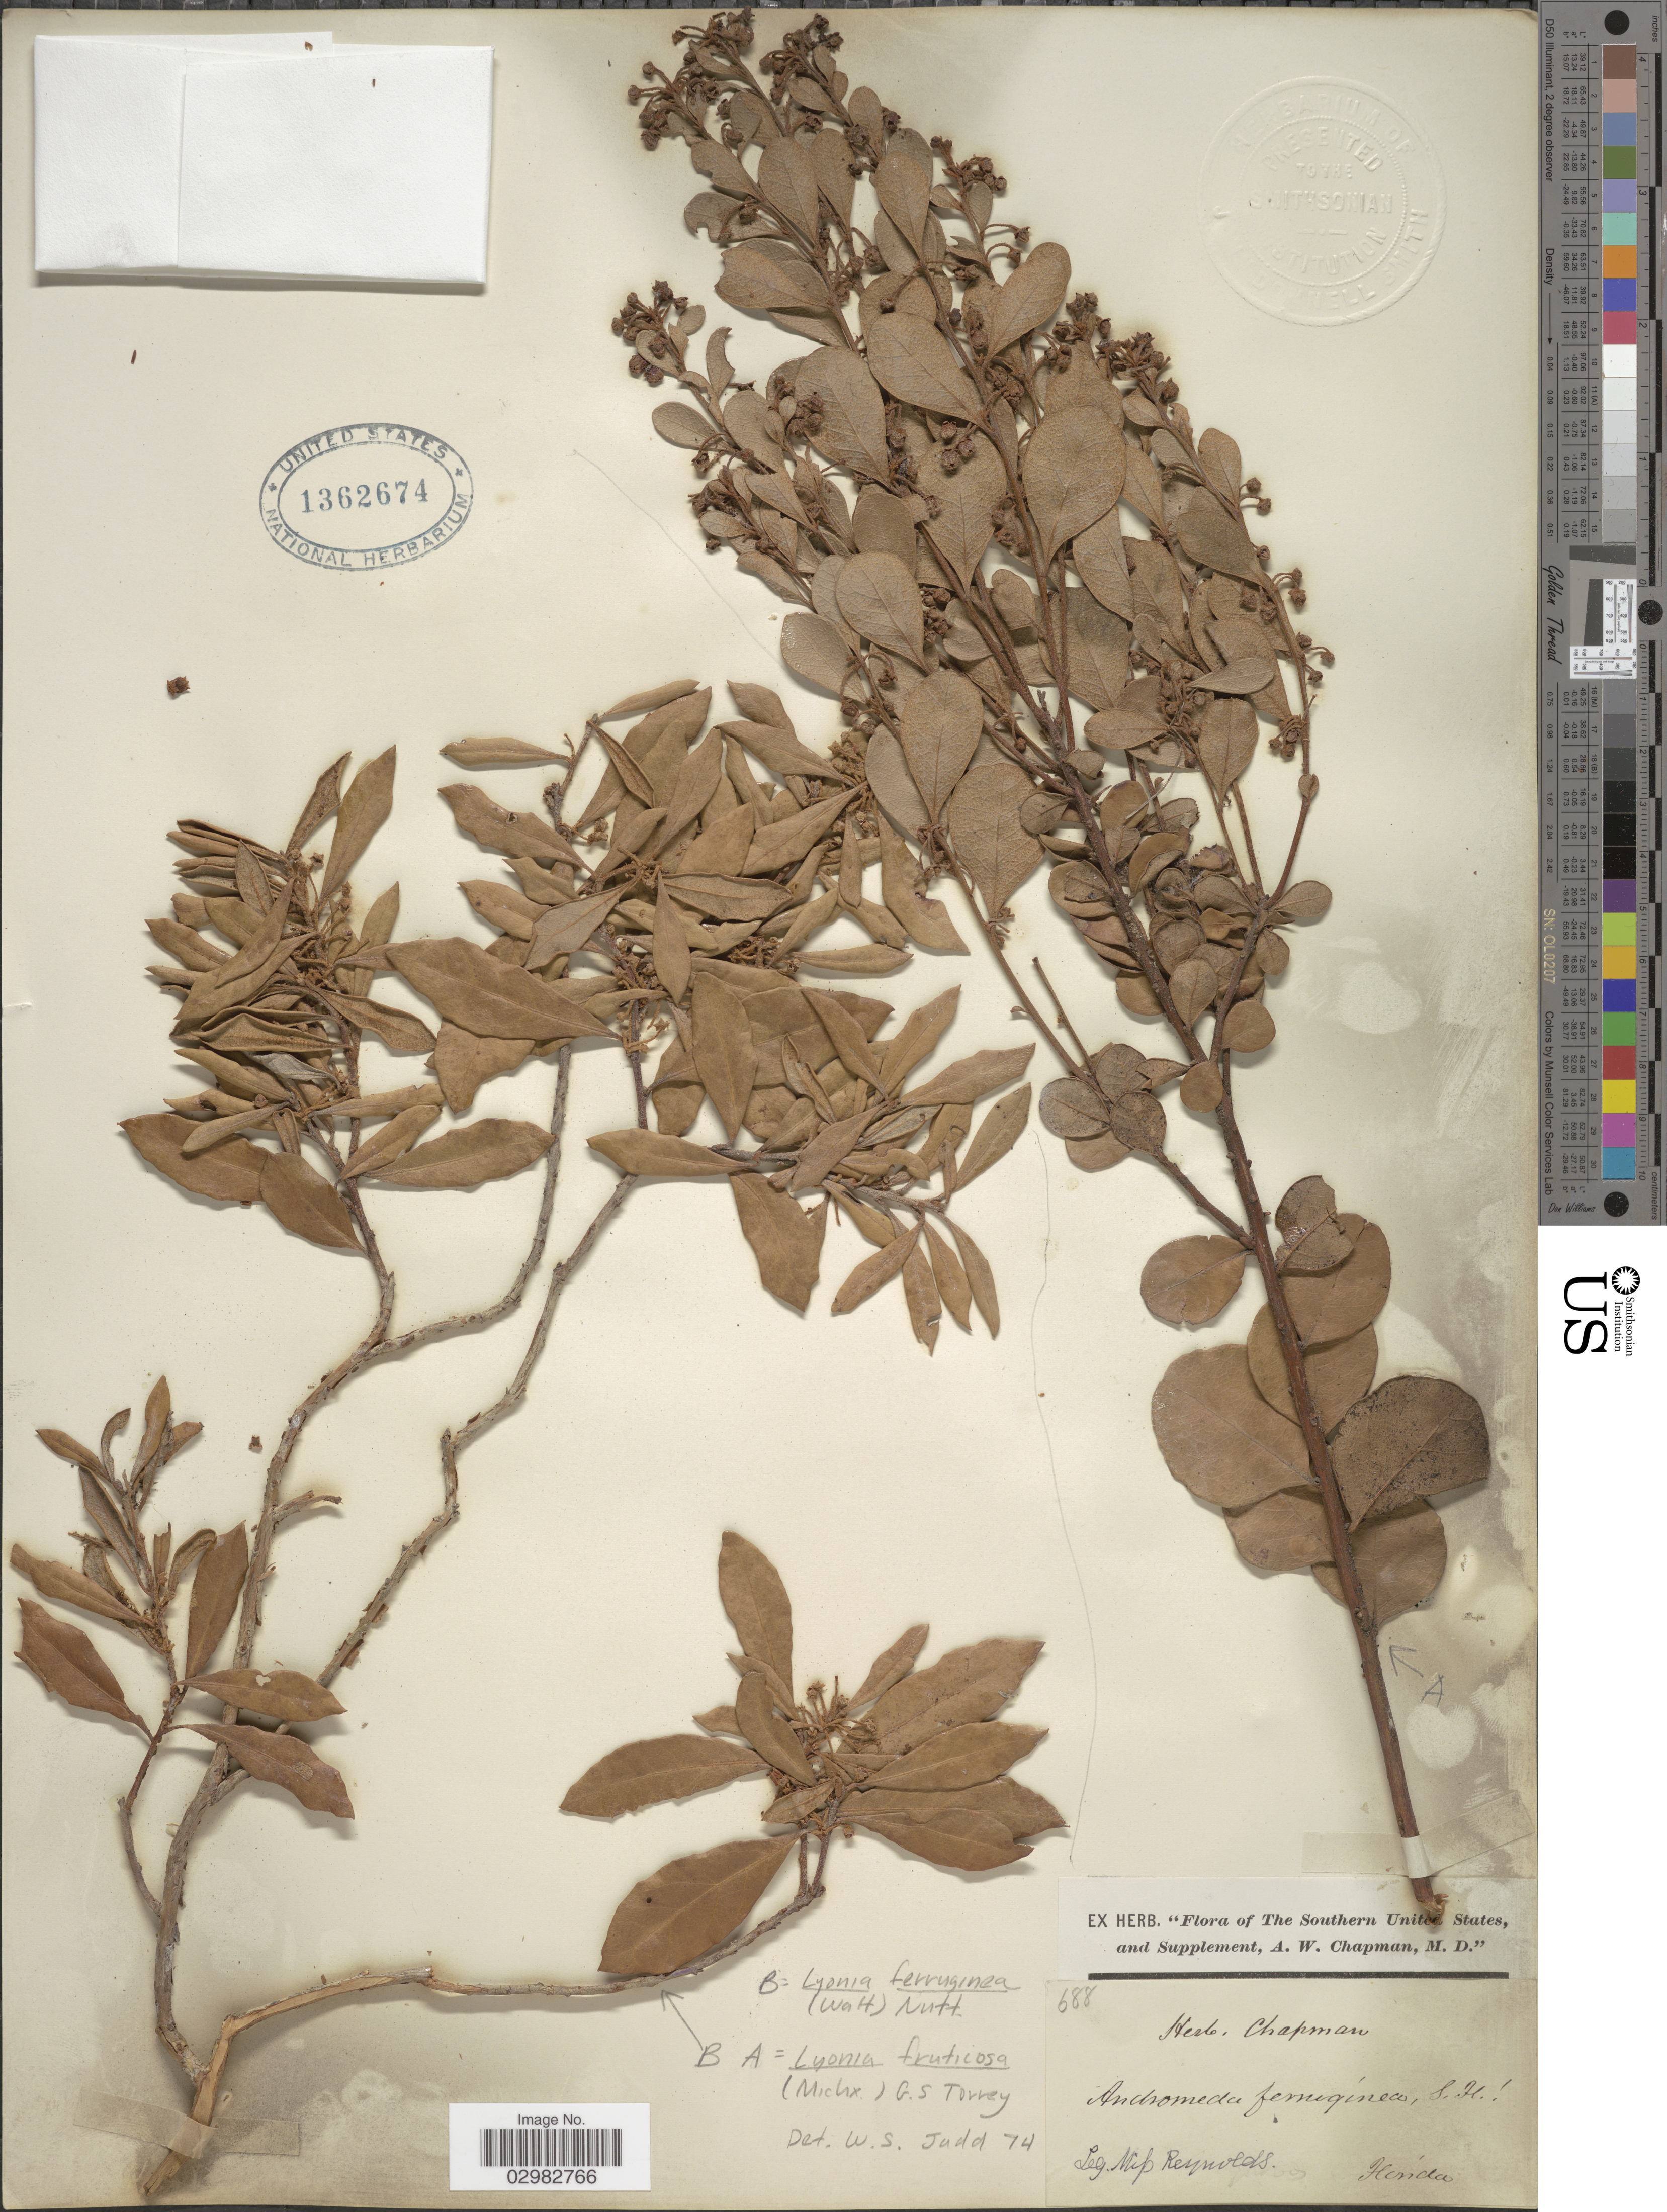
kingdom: Plantae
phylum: Tracheophyta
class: Magnoliopsida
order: Ericales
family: Ericaceae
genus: Lyonia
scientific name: Lyonia fruticosa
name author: (Michx.) G.S. Torr.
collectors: M. Reynolds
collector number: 688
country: United States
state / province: Florida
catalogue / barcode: US 1362674